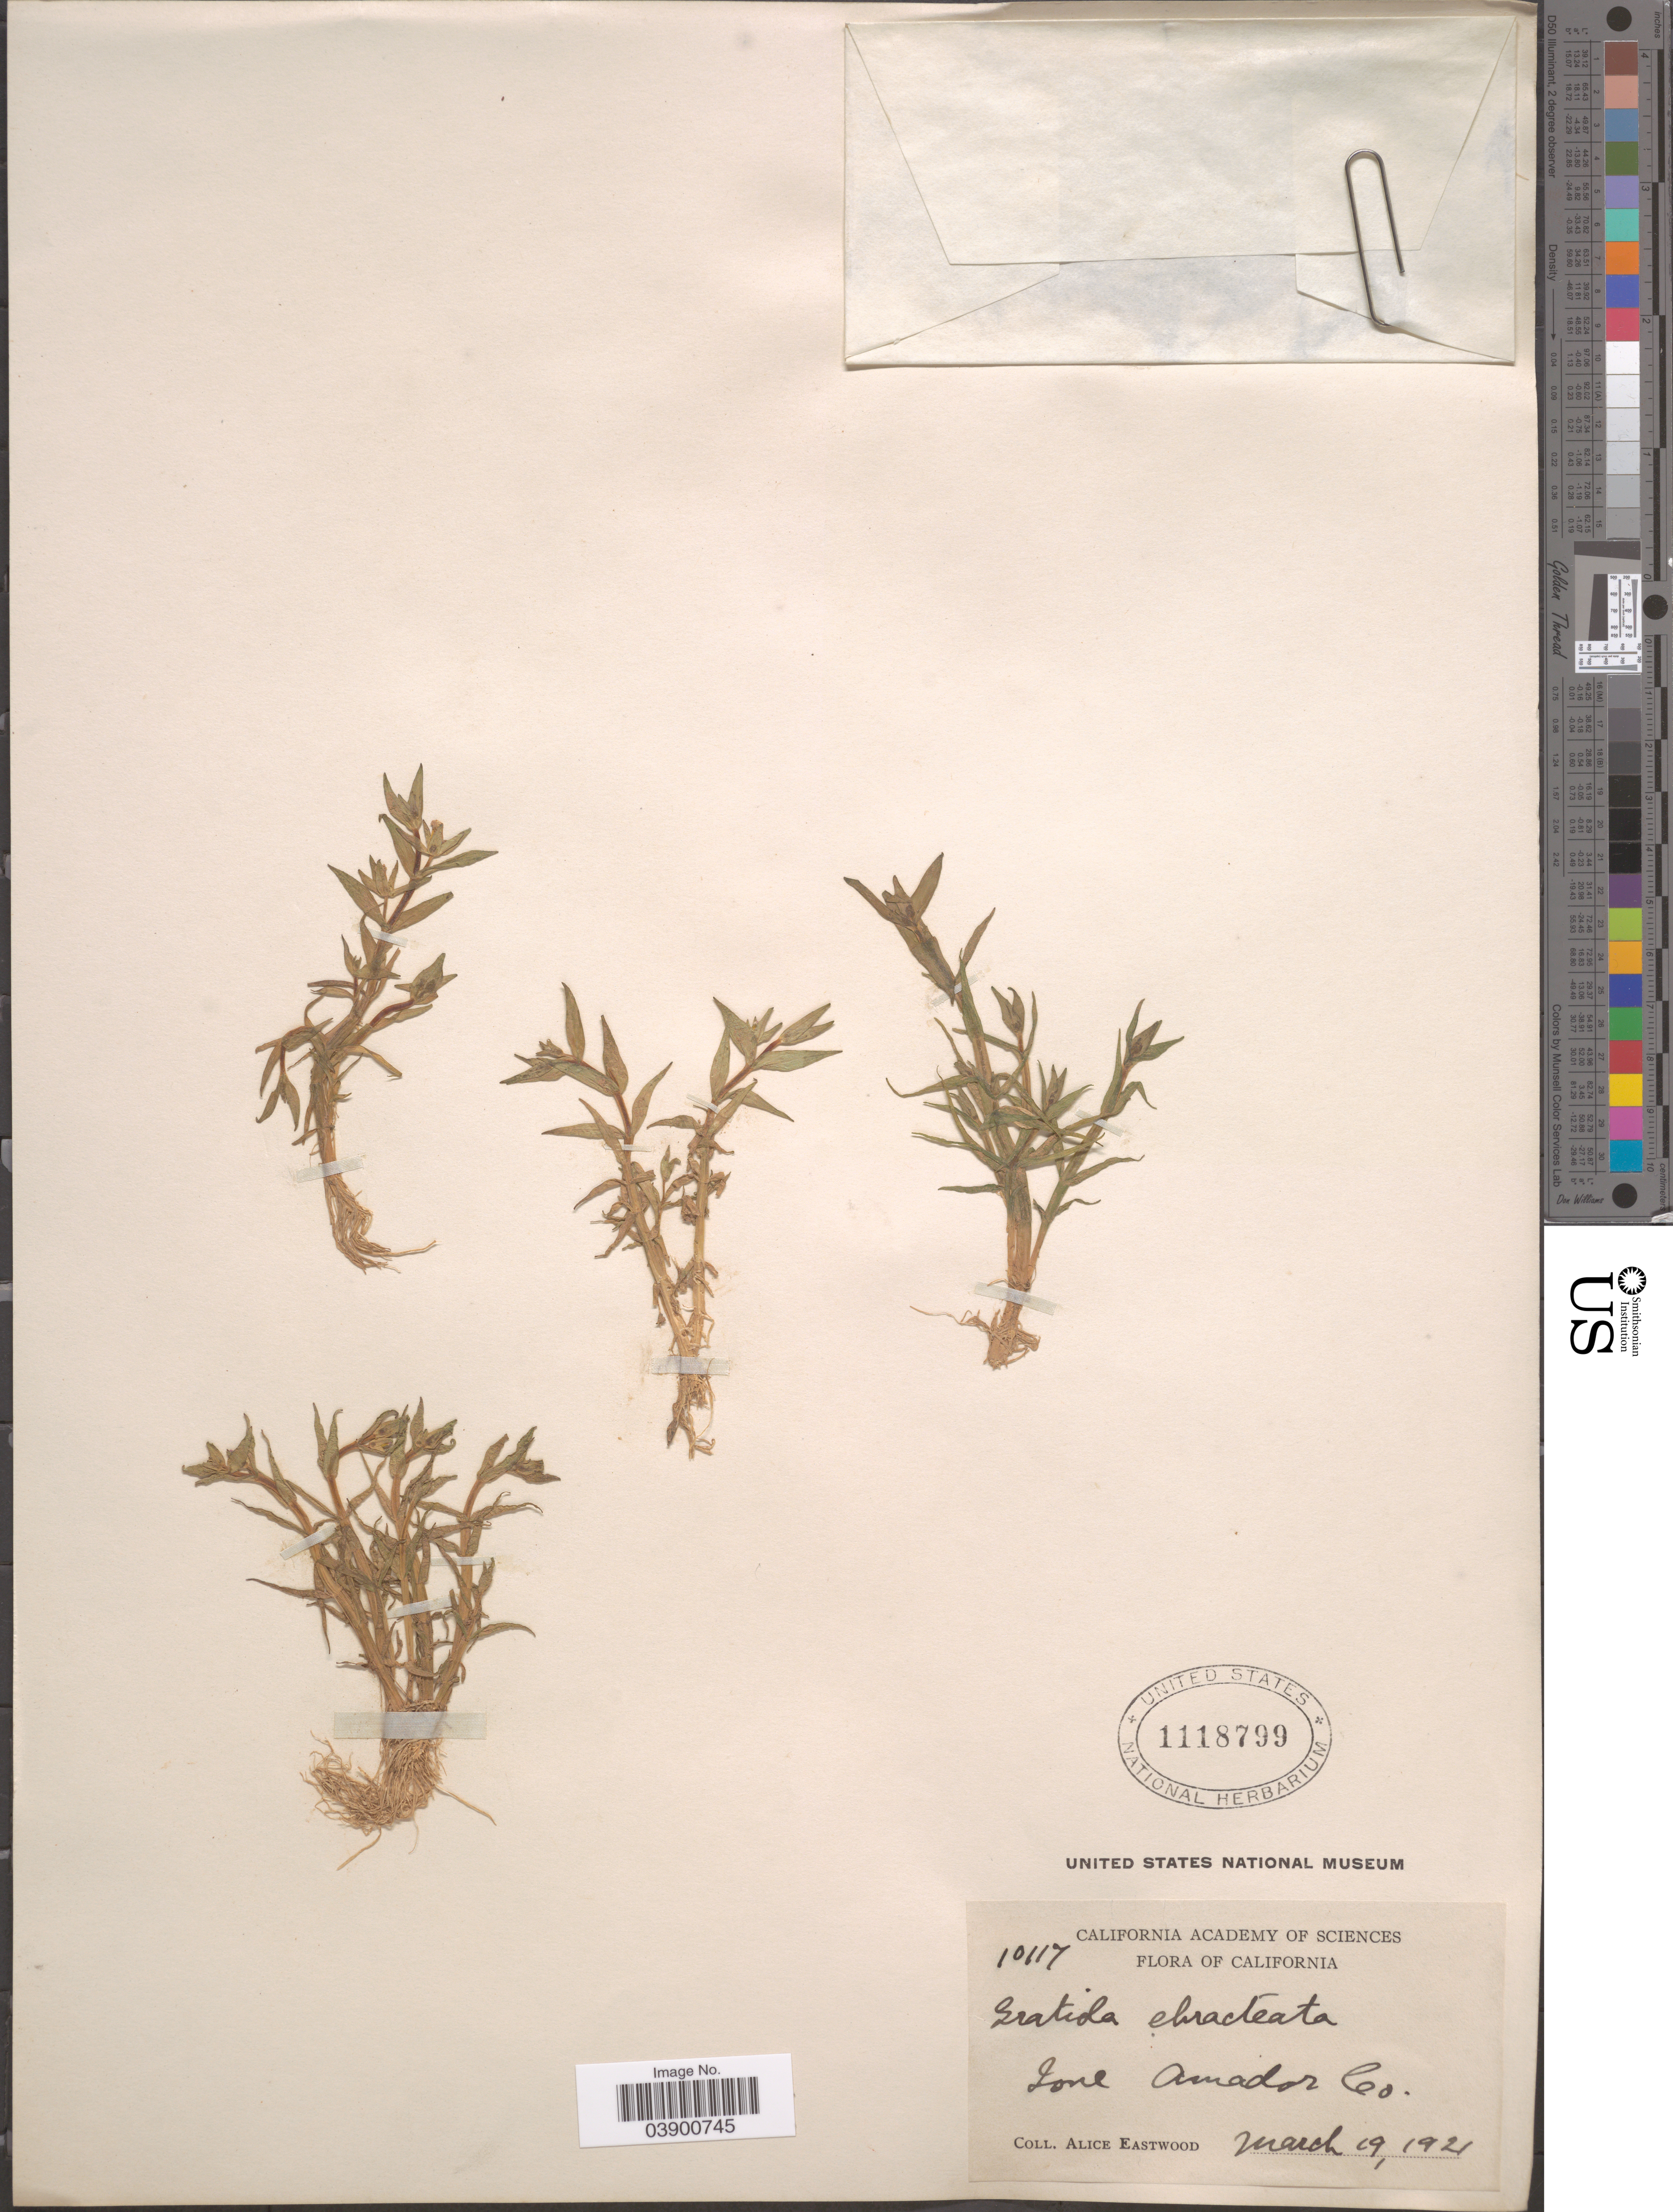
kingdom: Plantae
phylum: Tracheophyta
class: Magnoliopsida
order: Lamiales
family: Plantaginaceae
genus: Gratiola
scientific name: Gratiola ebracteata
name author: Benth.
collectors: A. Eastwood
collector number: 10117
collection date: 1921-03-19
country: United States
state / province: California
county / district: Amador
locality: Ione Amador Co.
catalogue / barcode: US 1118799